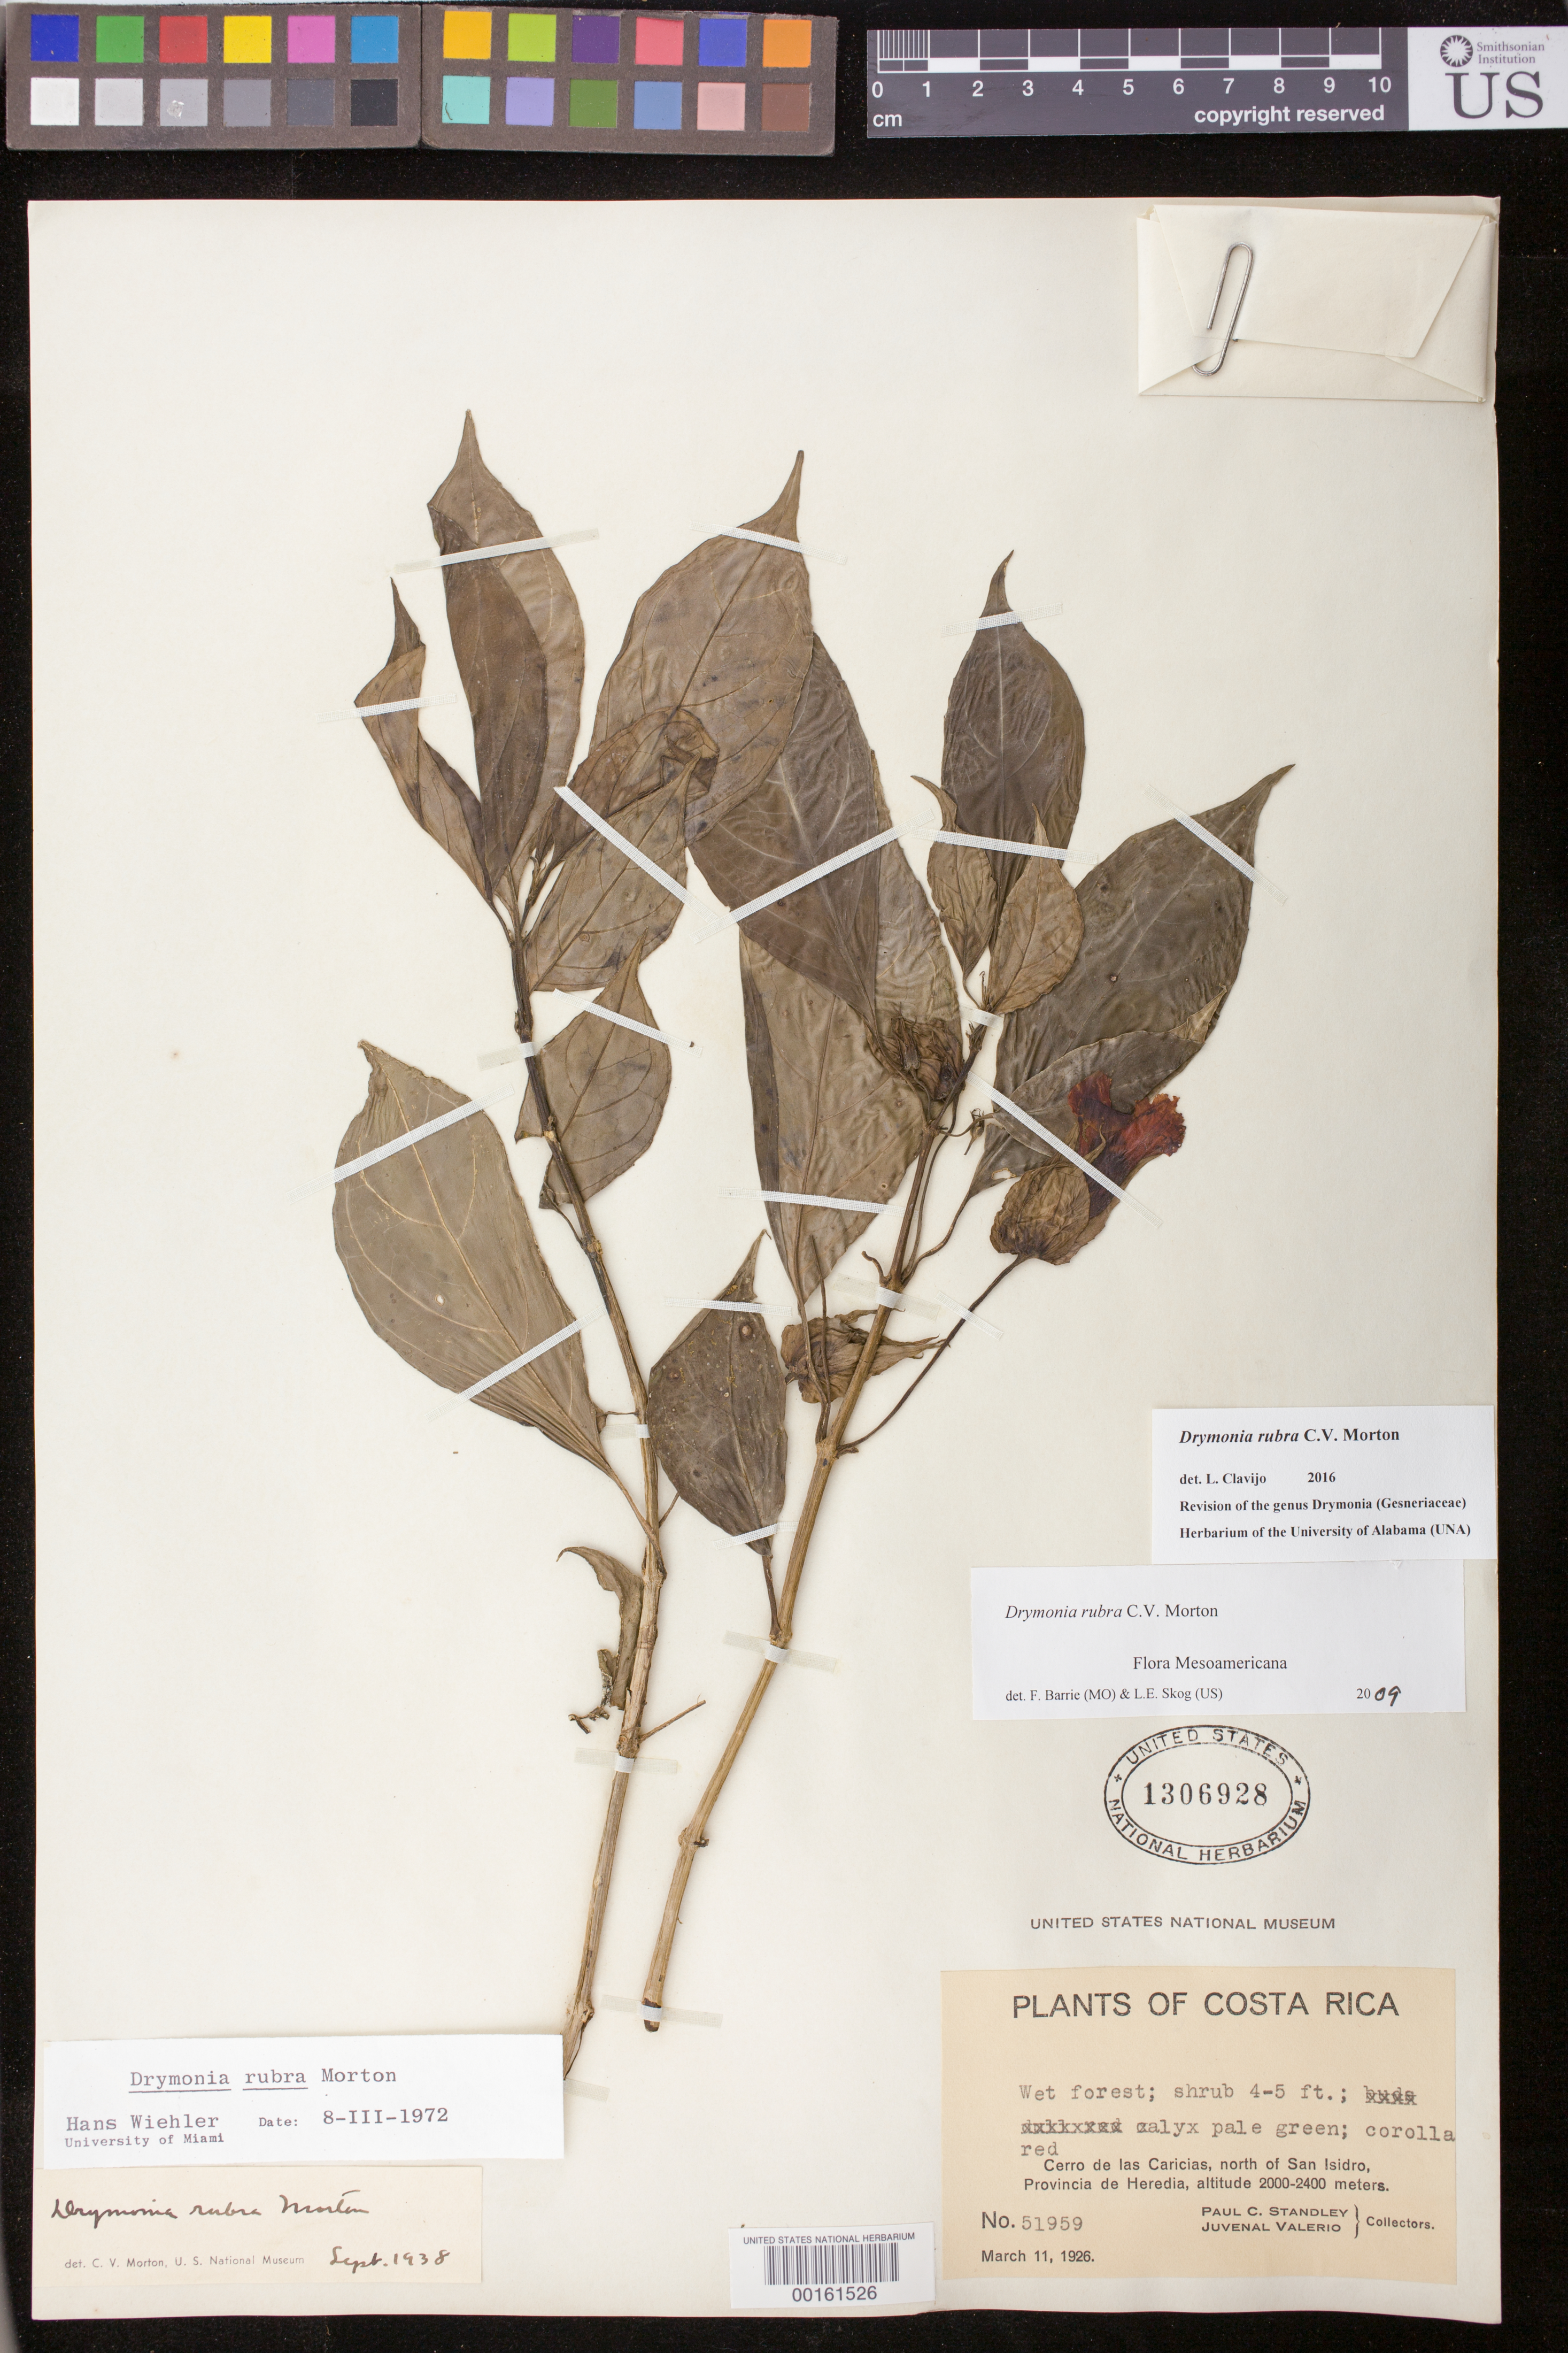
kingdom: Plantae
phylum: Tracheophyta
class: Magnoliopsida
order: Lamiales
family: Gesneriaceae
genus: Drymonia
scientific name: Drymonia rubra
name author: C.V. Morton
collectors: P. C. Standley & J. Valerio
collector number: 51959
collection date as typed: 11 Mar 1926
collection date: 1926-03-11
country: Costa Rica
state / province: Heredia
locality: Cerro de las Caricias, N of San Isidro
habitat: Wet forest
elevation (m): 2000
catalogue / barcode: US 1306928